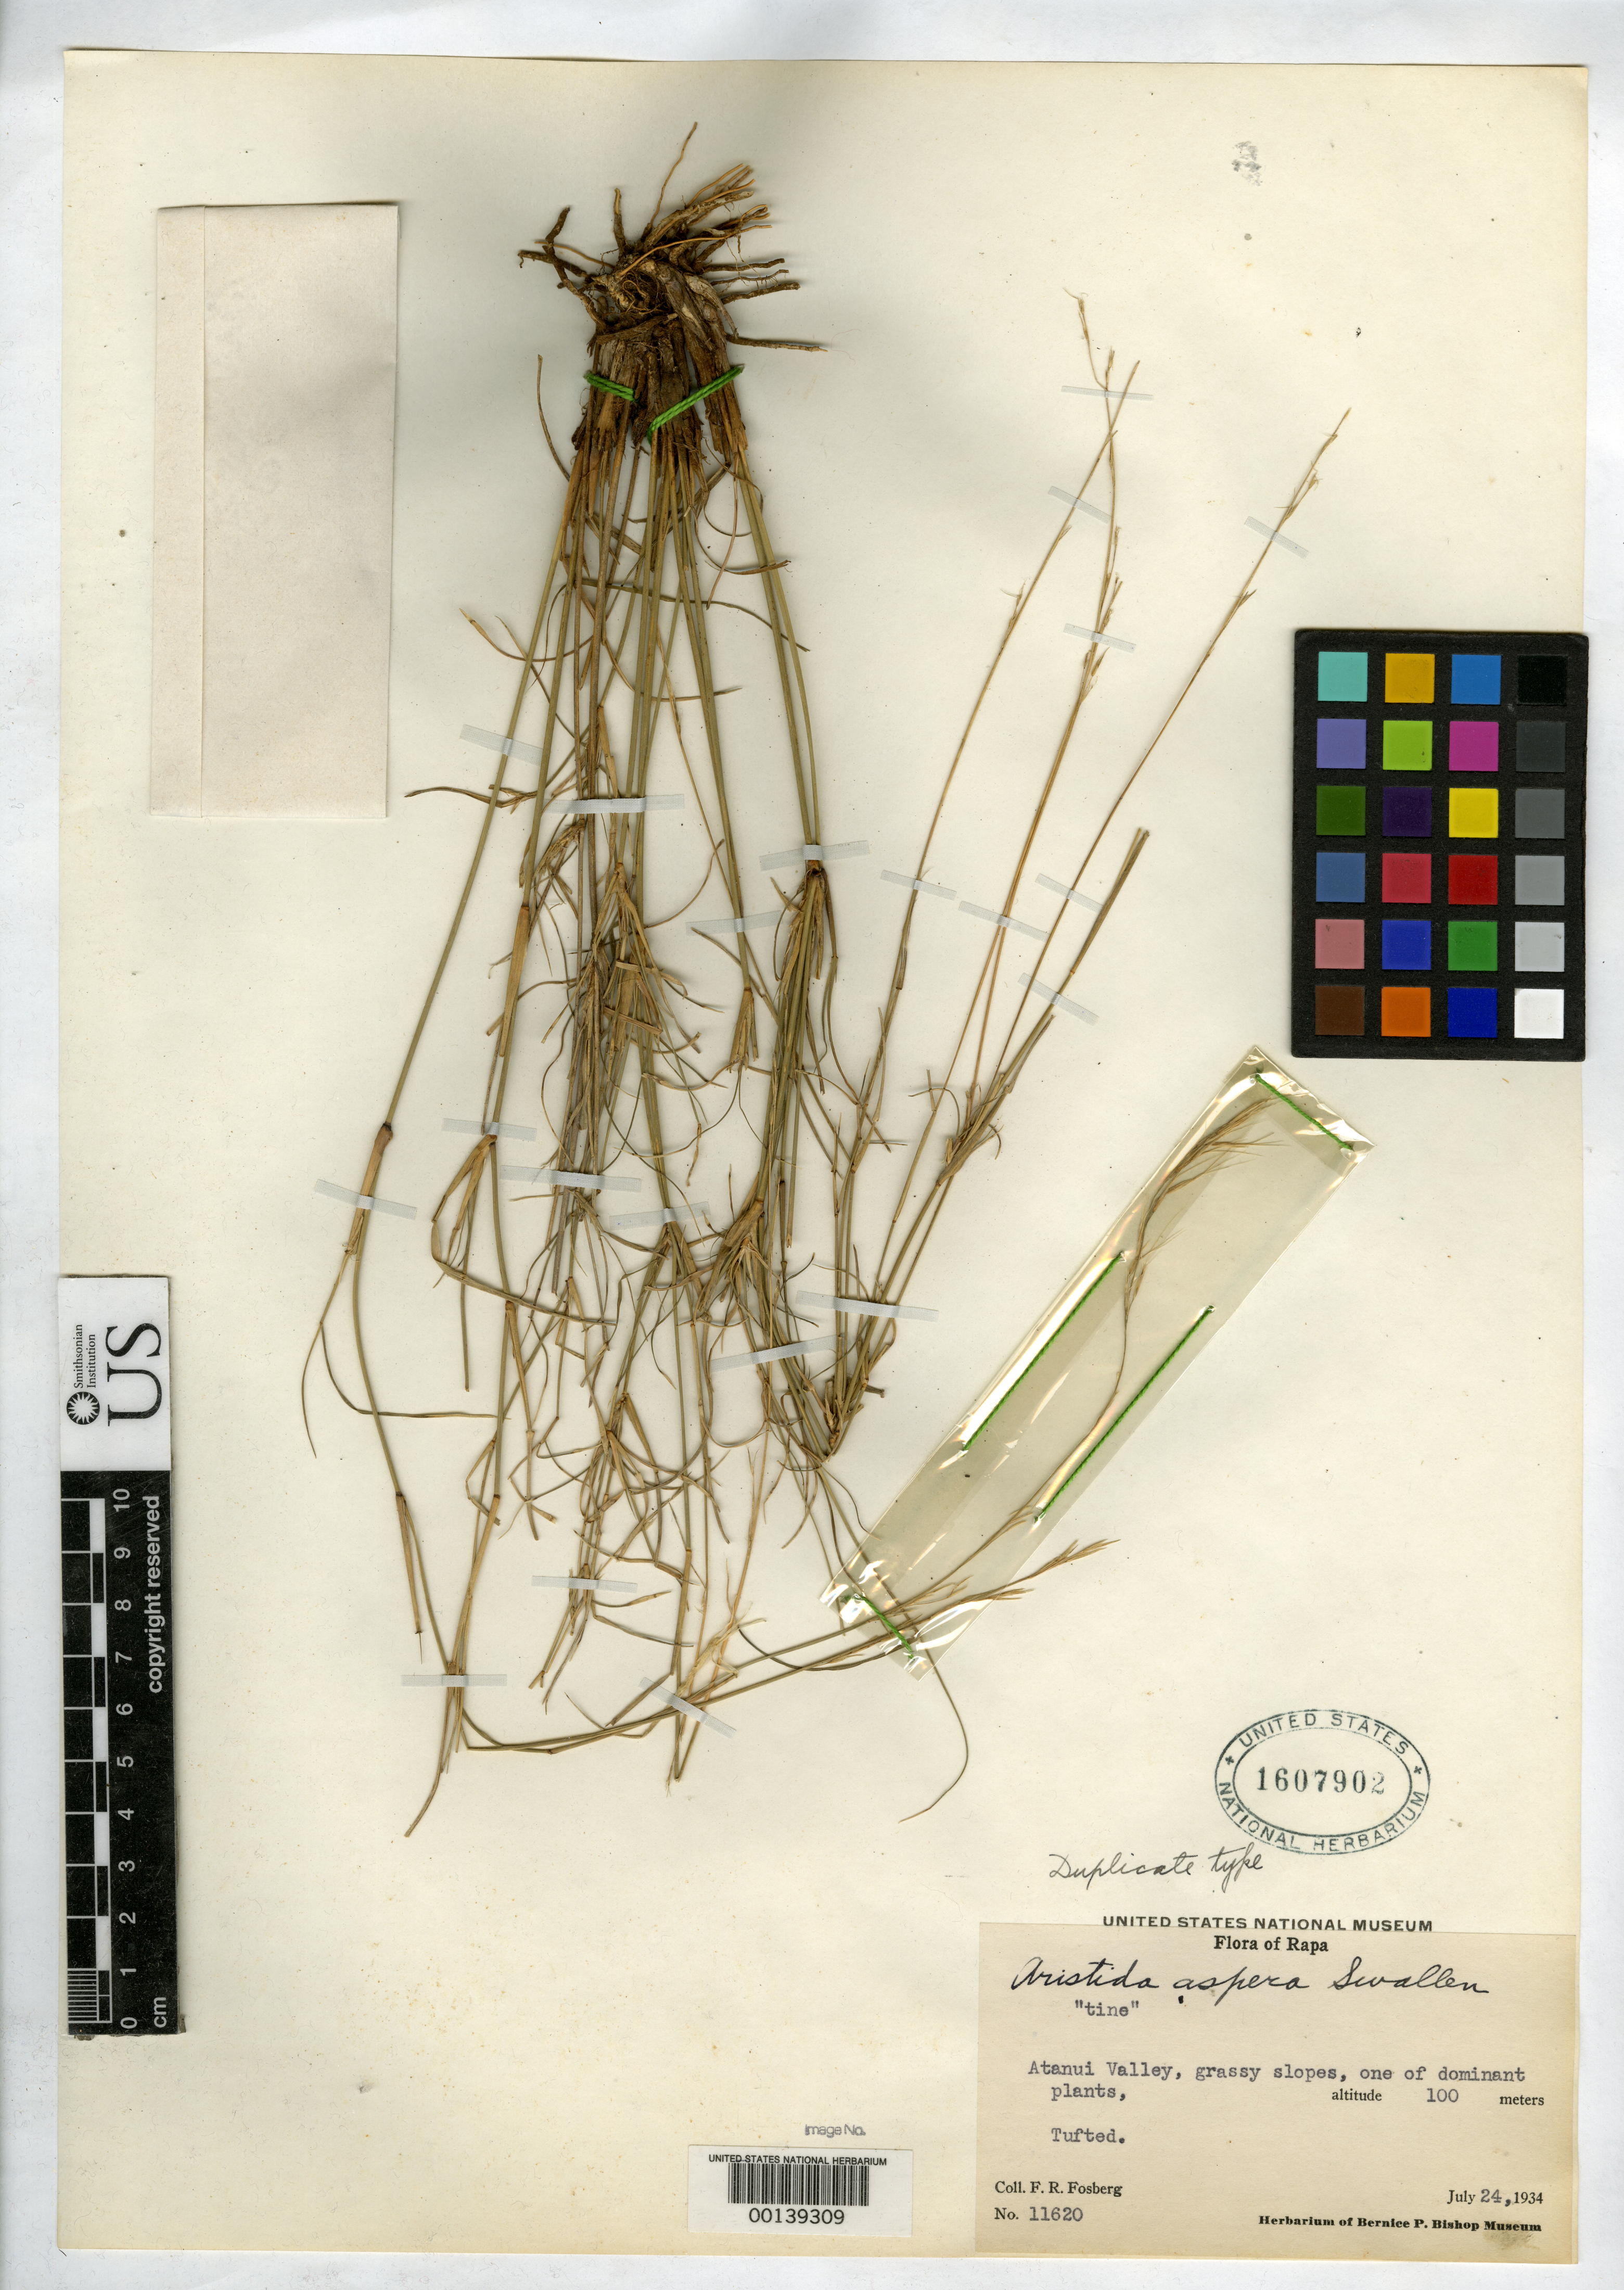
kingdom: Plantae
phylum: Tracheophyta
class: Liliopsida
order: Poales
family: Poaceae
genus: Aristida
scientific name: Aristida aspera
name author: Swallen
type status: Isotype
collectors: F. R. Fosberg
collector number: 11620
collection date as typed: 24 Jul 1934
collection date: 1934-07-24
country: French Polynesia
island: Rapa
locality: Atanui Valley. [Tubuai Is.]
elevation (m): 100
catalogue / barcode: US 1607902